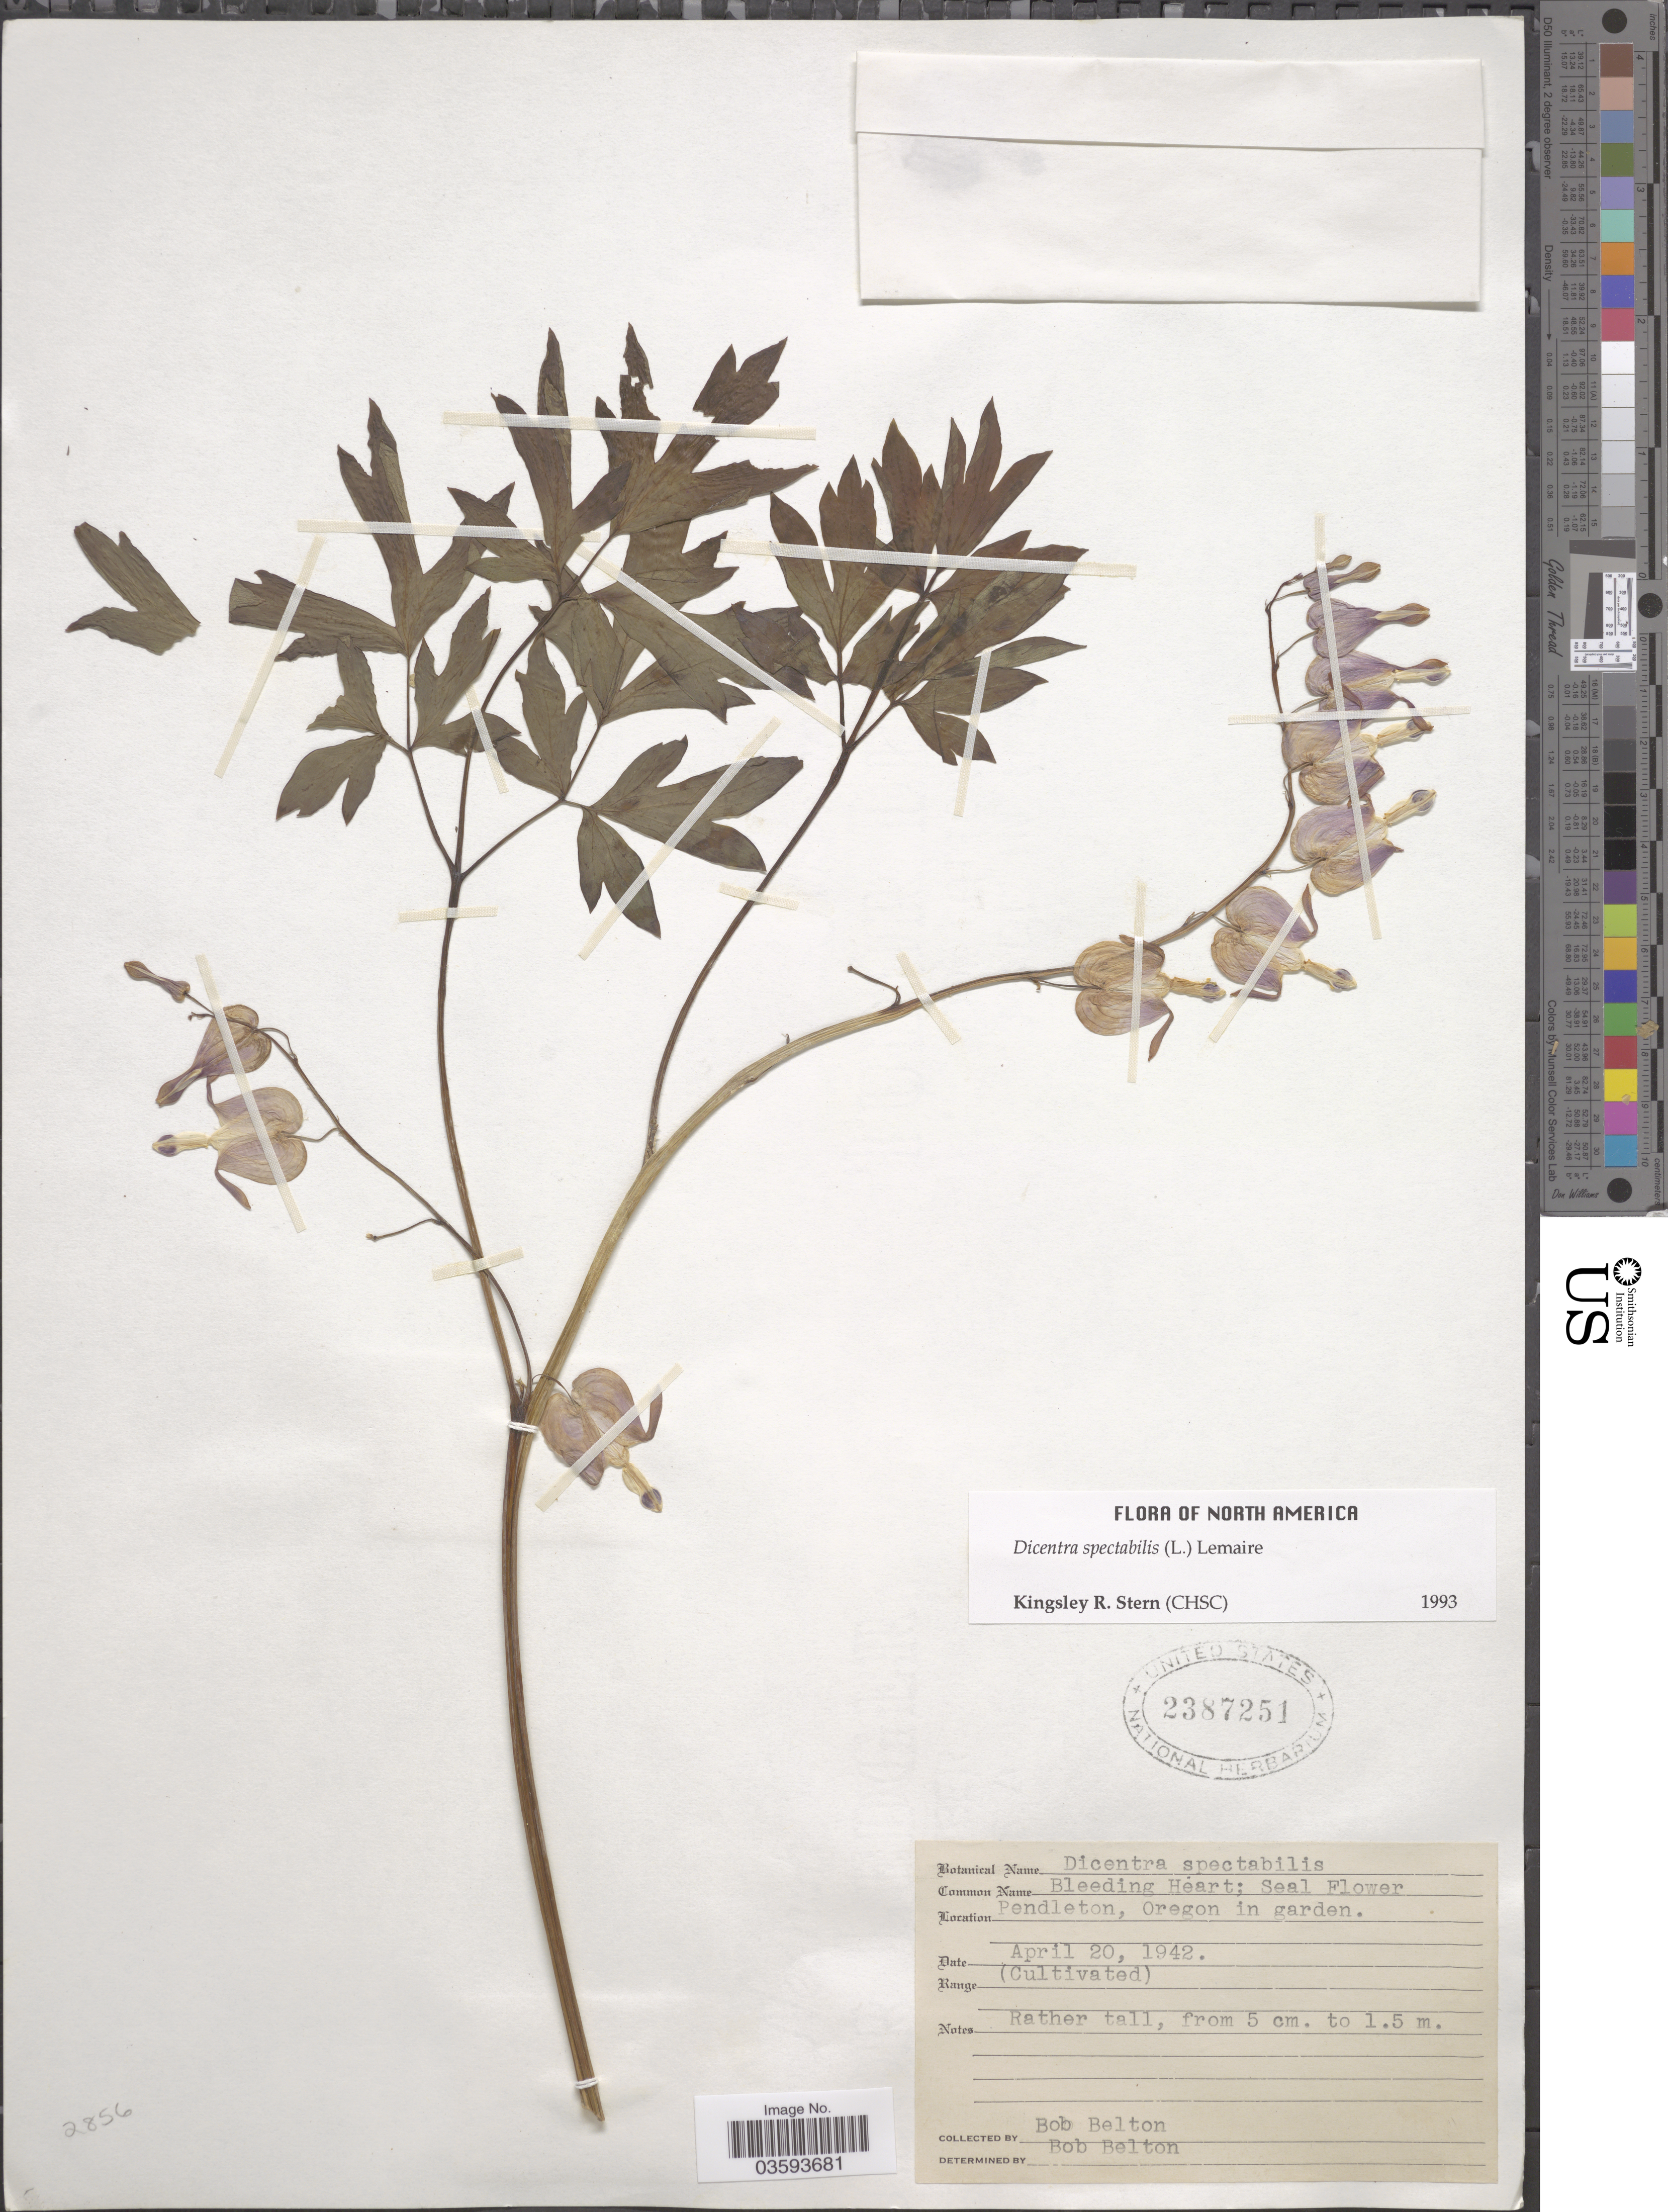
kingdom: Plantae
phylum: Tracheophyta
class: Magnoliopsida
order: Ranunculales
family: Papaveraceae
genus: Lamprocapnos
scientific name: Lamprocapnos spectabilis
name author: (L.) Fukuhara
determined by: Strong, M. T., (US), Smithsonian Institution - National Museum of Natural History (UNITED STATES)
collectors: B. Belton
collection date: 1942-04-20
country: United States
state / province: Oregon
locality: Pendleton, Oregon in garden.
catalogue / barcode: US 2387251